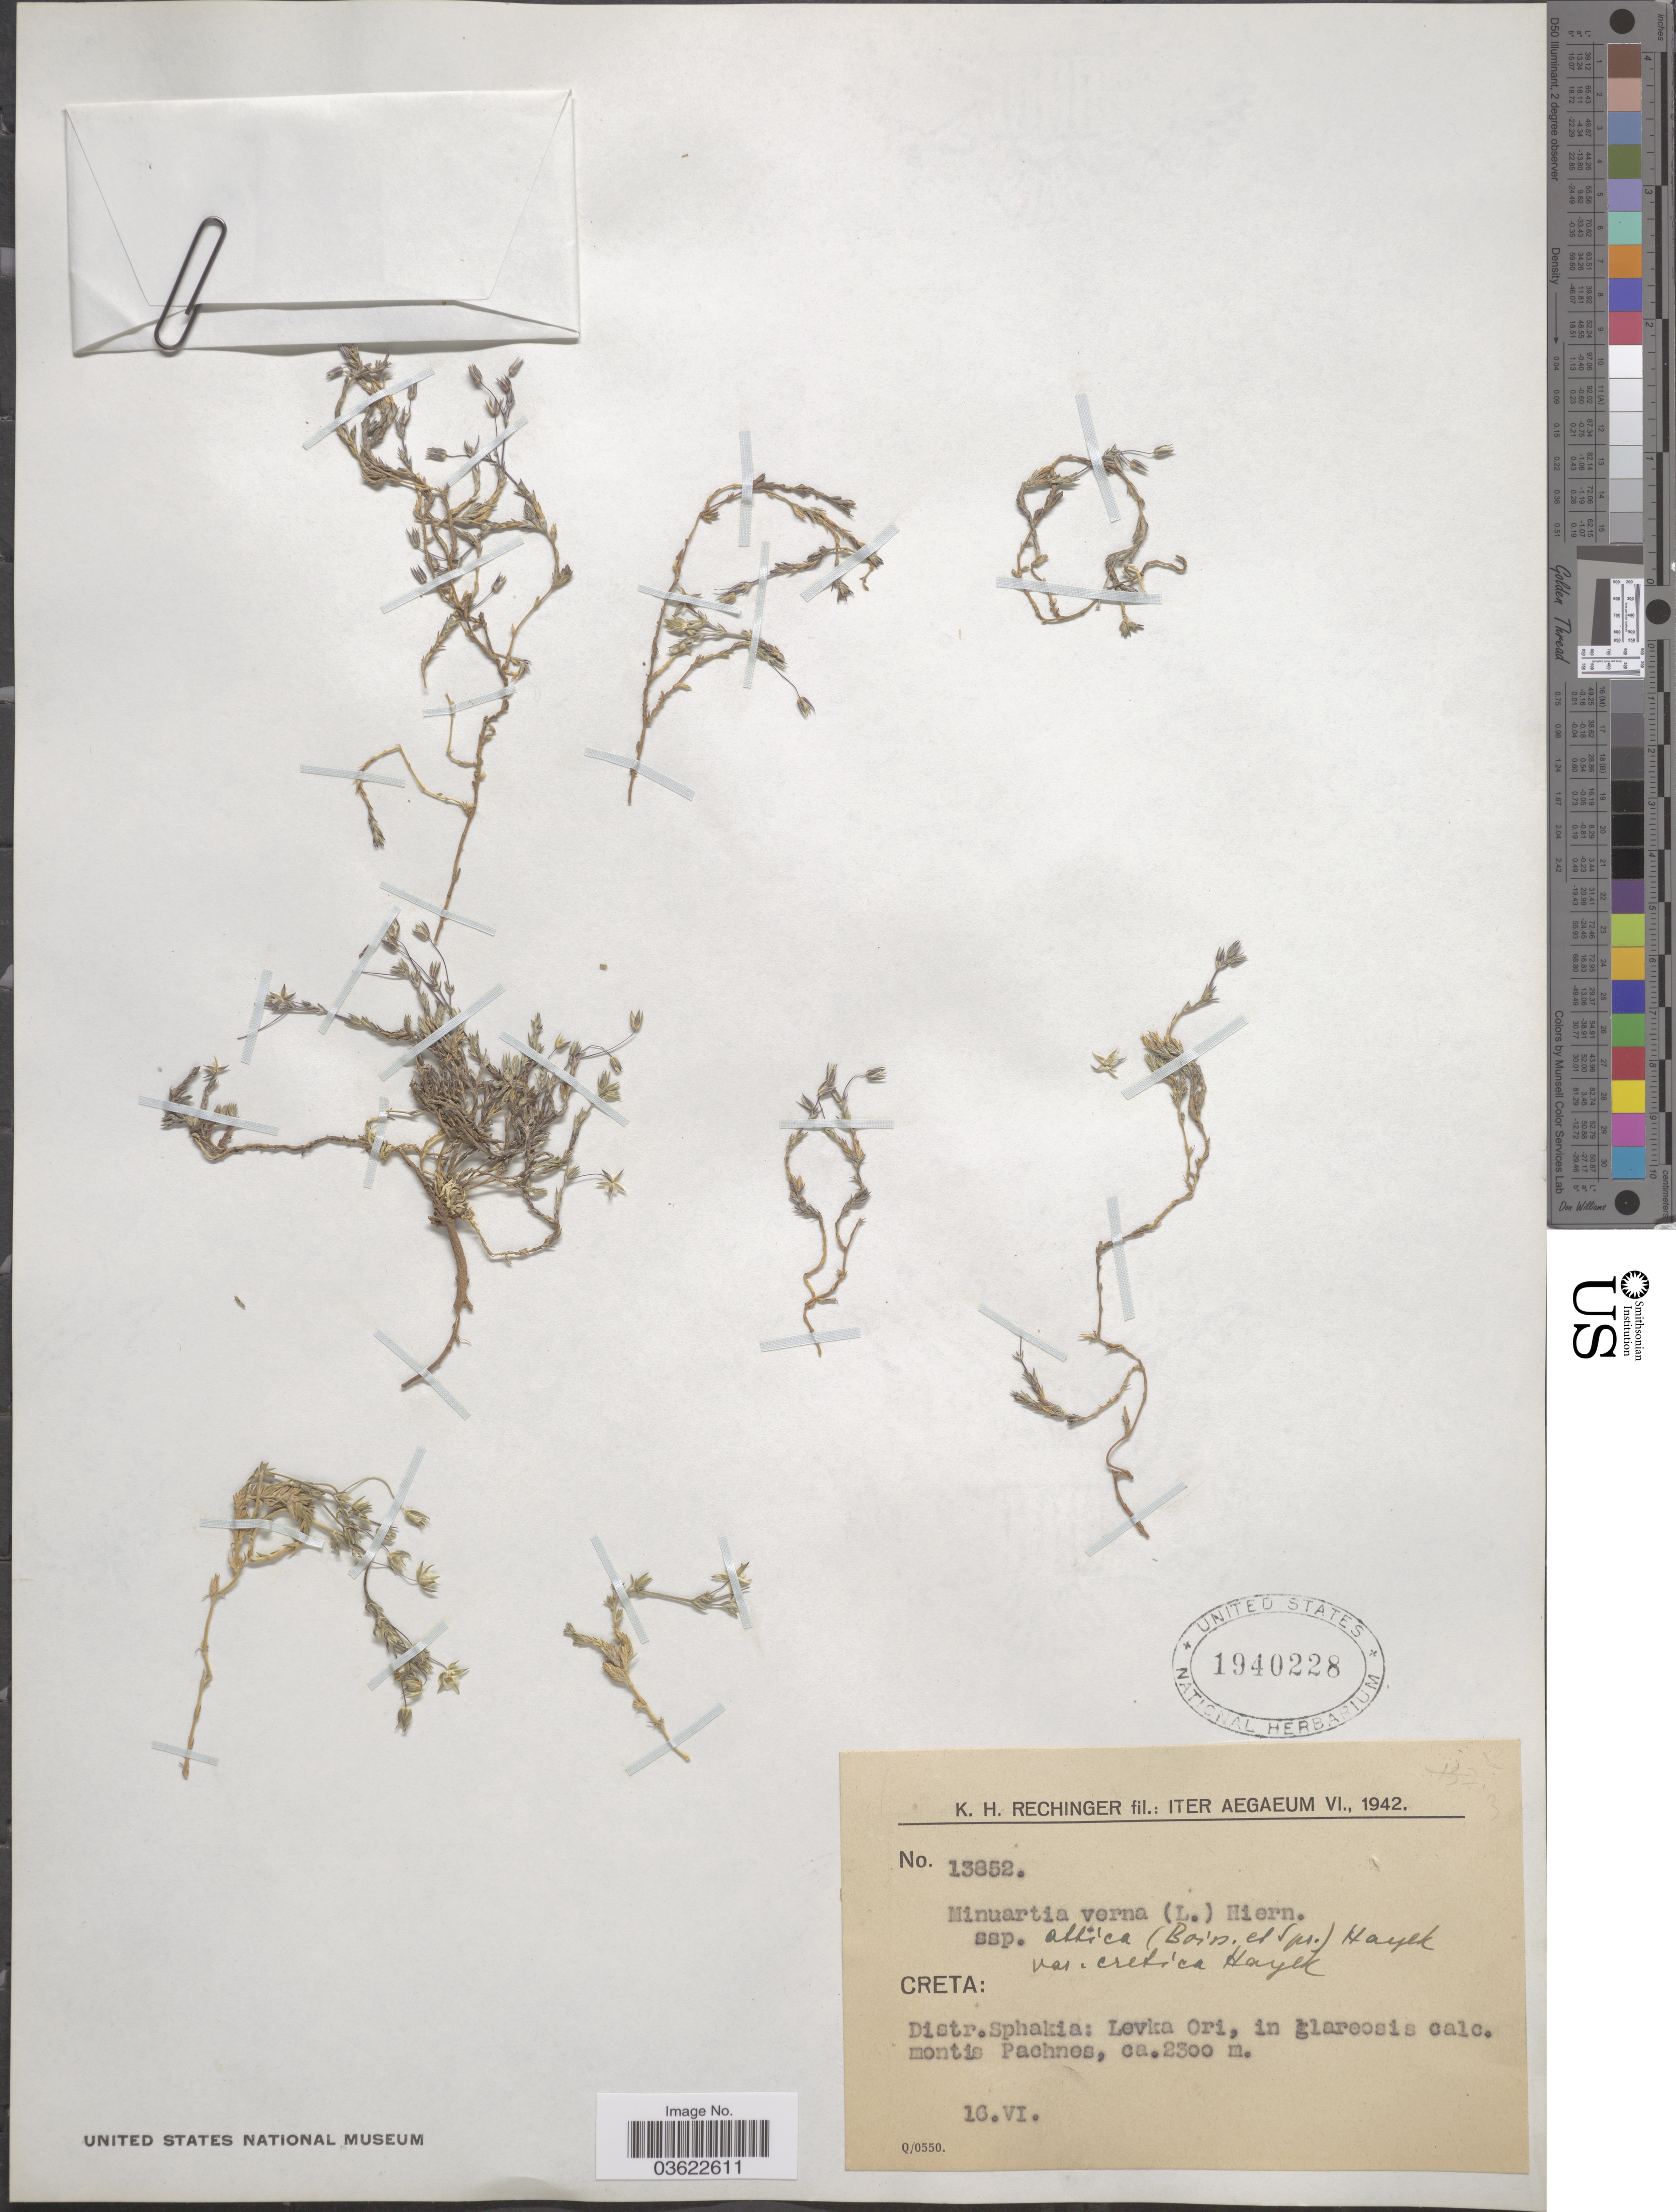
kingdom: Plantae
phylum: Tracheophyta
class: Magnoliopsida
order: Caryophyllales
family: Caryophyllaceae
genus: Arenaria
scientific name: Arenaria verna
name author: L.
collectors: K. H. Rechinger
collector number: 13852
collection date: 1942-06-16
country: Greece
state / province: Crete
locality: Iter Aegaeum. Distr. Sphakia: Levka Ori, in glareosis calc. montis Pachnes.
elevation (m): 2300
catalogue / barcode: US 1940228